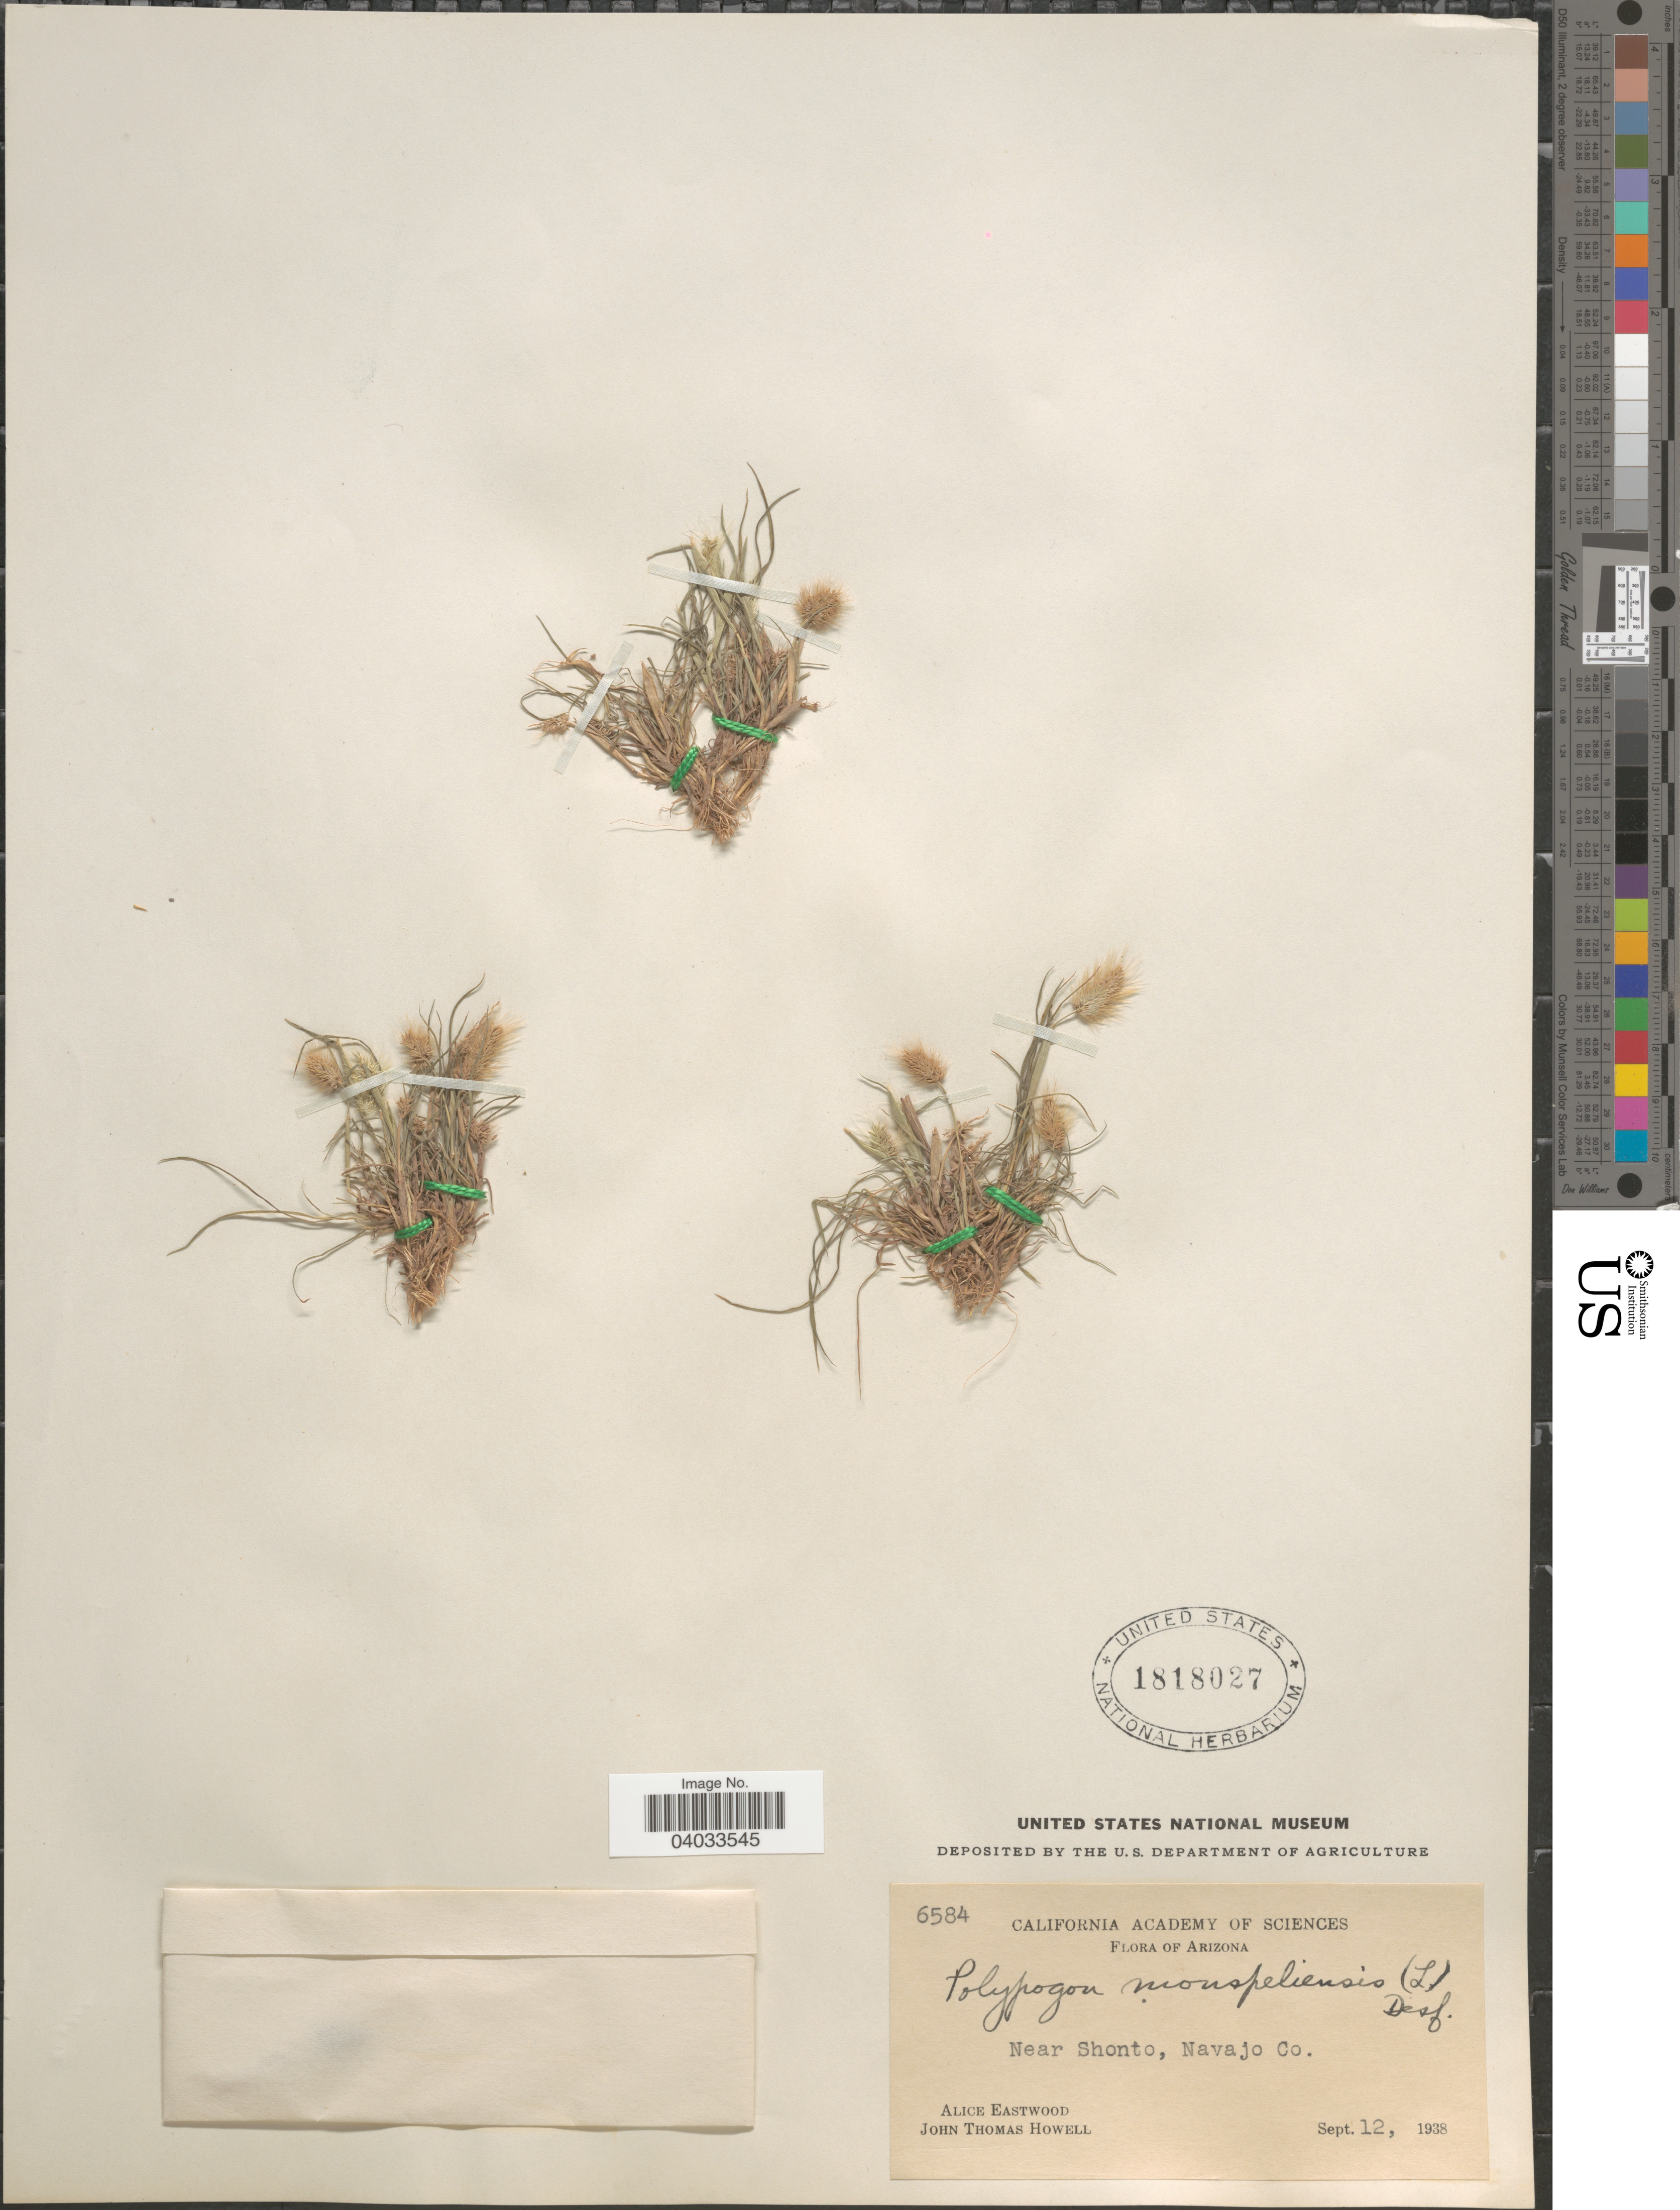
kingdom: Plantae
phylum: Tracheophyta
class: Liliopsida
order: Poales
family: Poaceae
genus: Polypogon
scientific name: Polypogon monspeliensis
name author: (L.) Desf.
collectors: A. Eastwood & J. T. Howell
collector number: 6584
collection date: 1938-09-12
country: United States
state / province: Arizona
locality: Near Shonto, Navajo Co.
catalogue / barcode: US 1818027